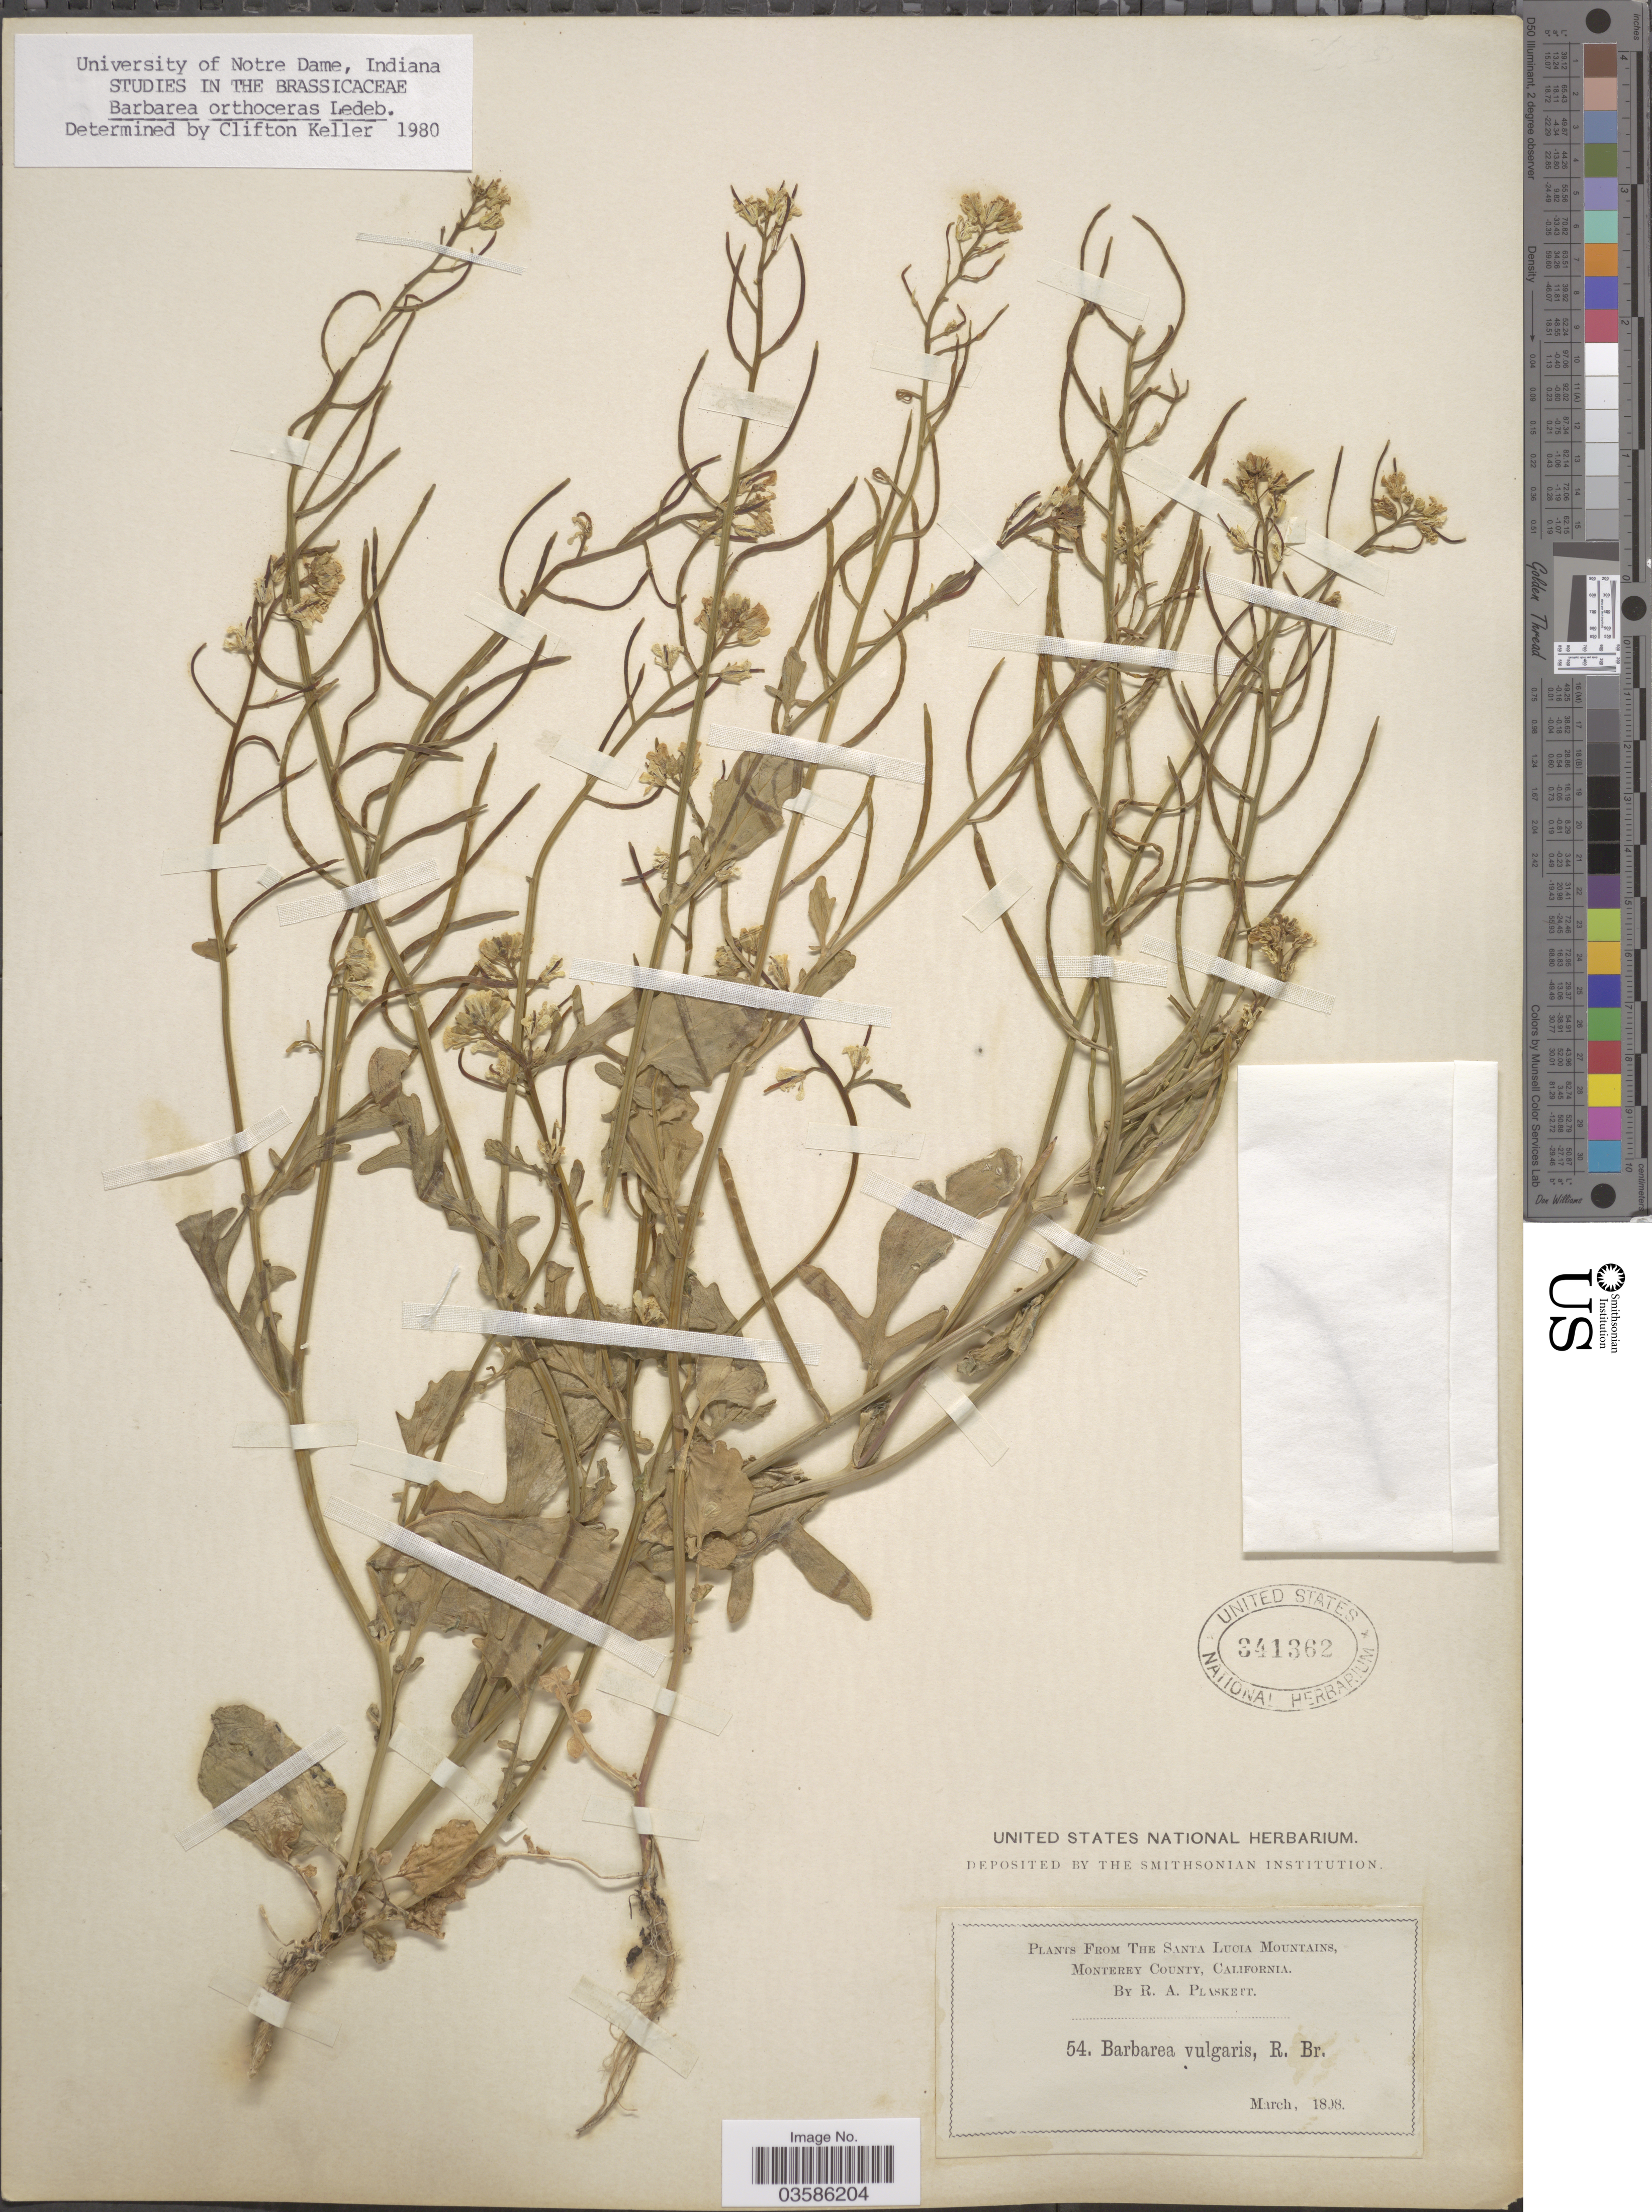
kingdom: Plantae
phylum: Tracheophyta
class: Magnoliopsida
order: Brassicales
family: Brassicaceae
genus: Barbarea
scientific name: Barbarea orthoceras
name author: Ledeb.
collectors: R. Plaskett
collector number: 54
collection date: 1808-03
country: United States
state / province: California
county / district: Monterey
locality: The Santa Lucia Mountains, Monterey County.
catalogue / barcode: US 341362